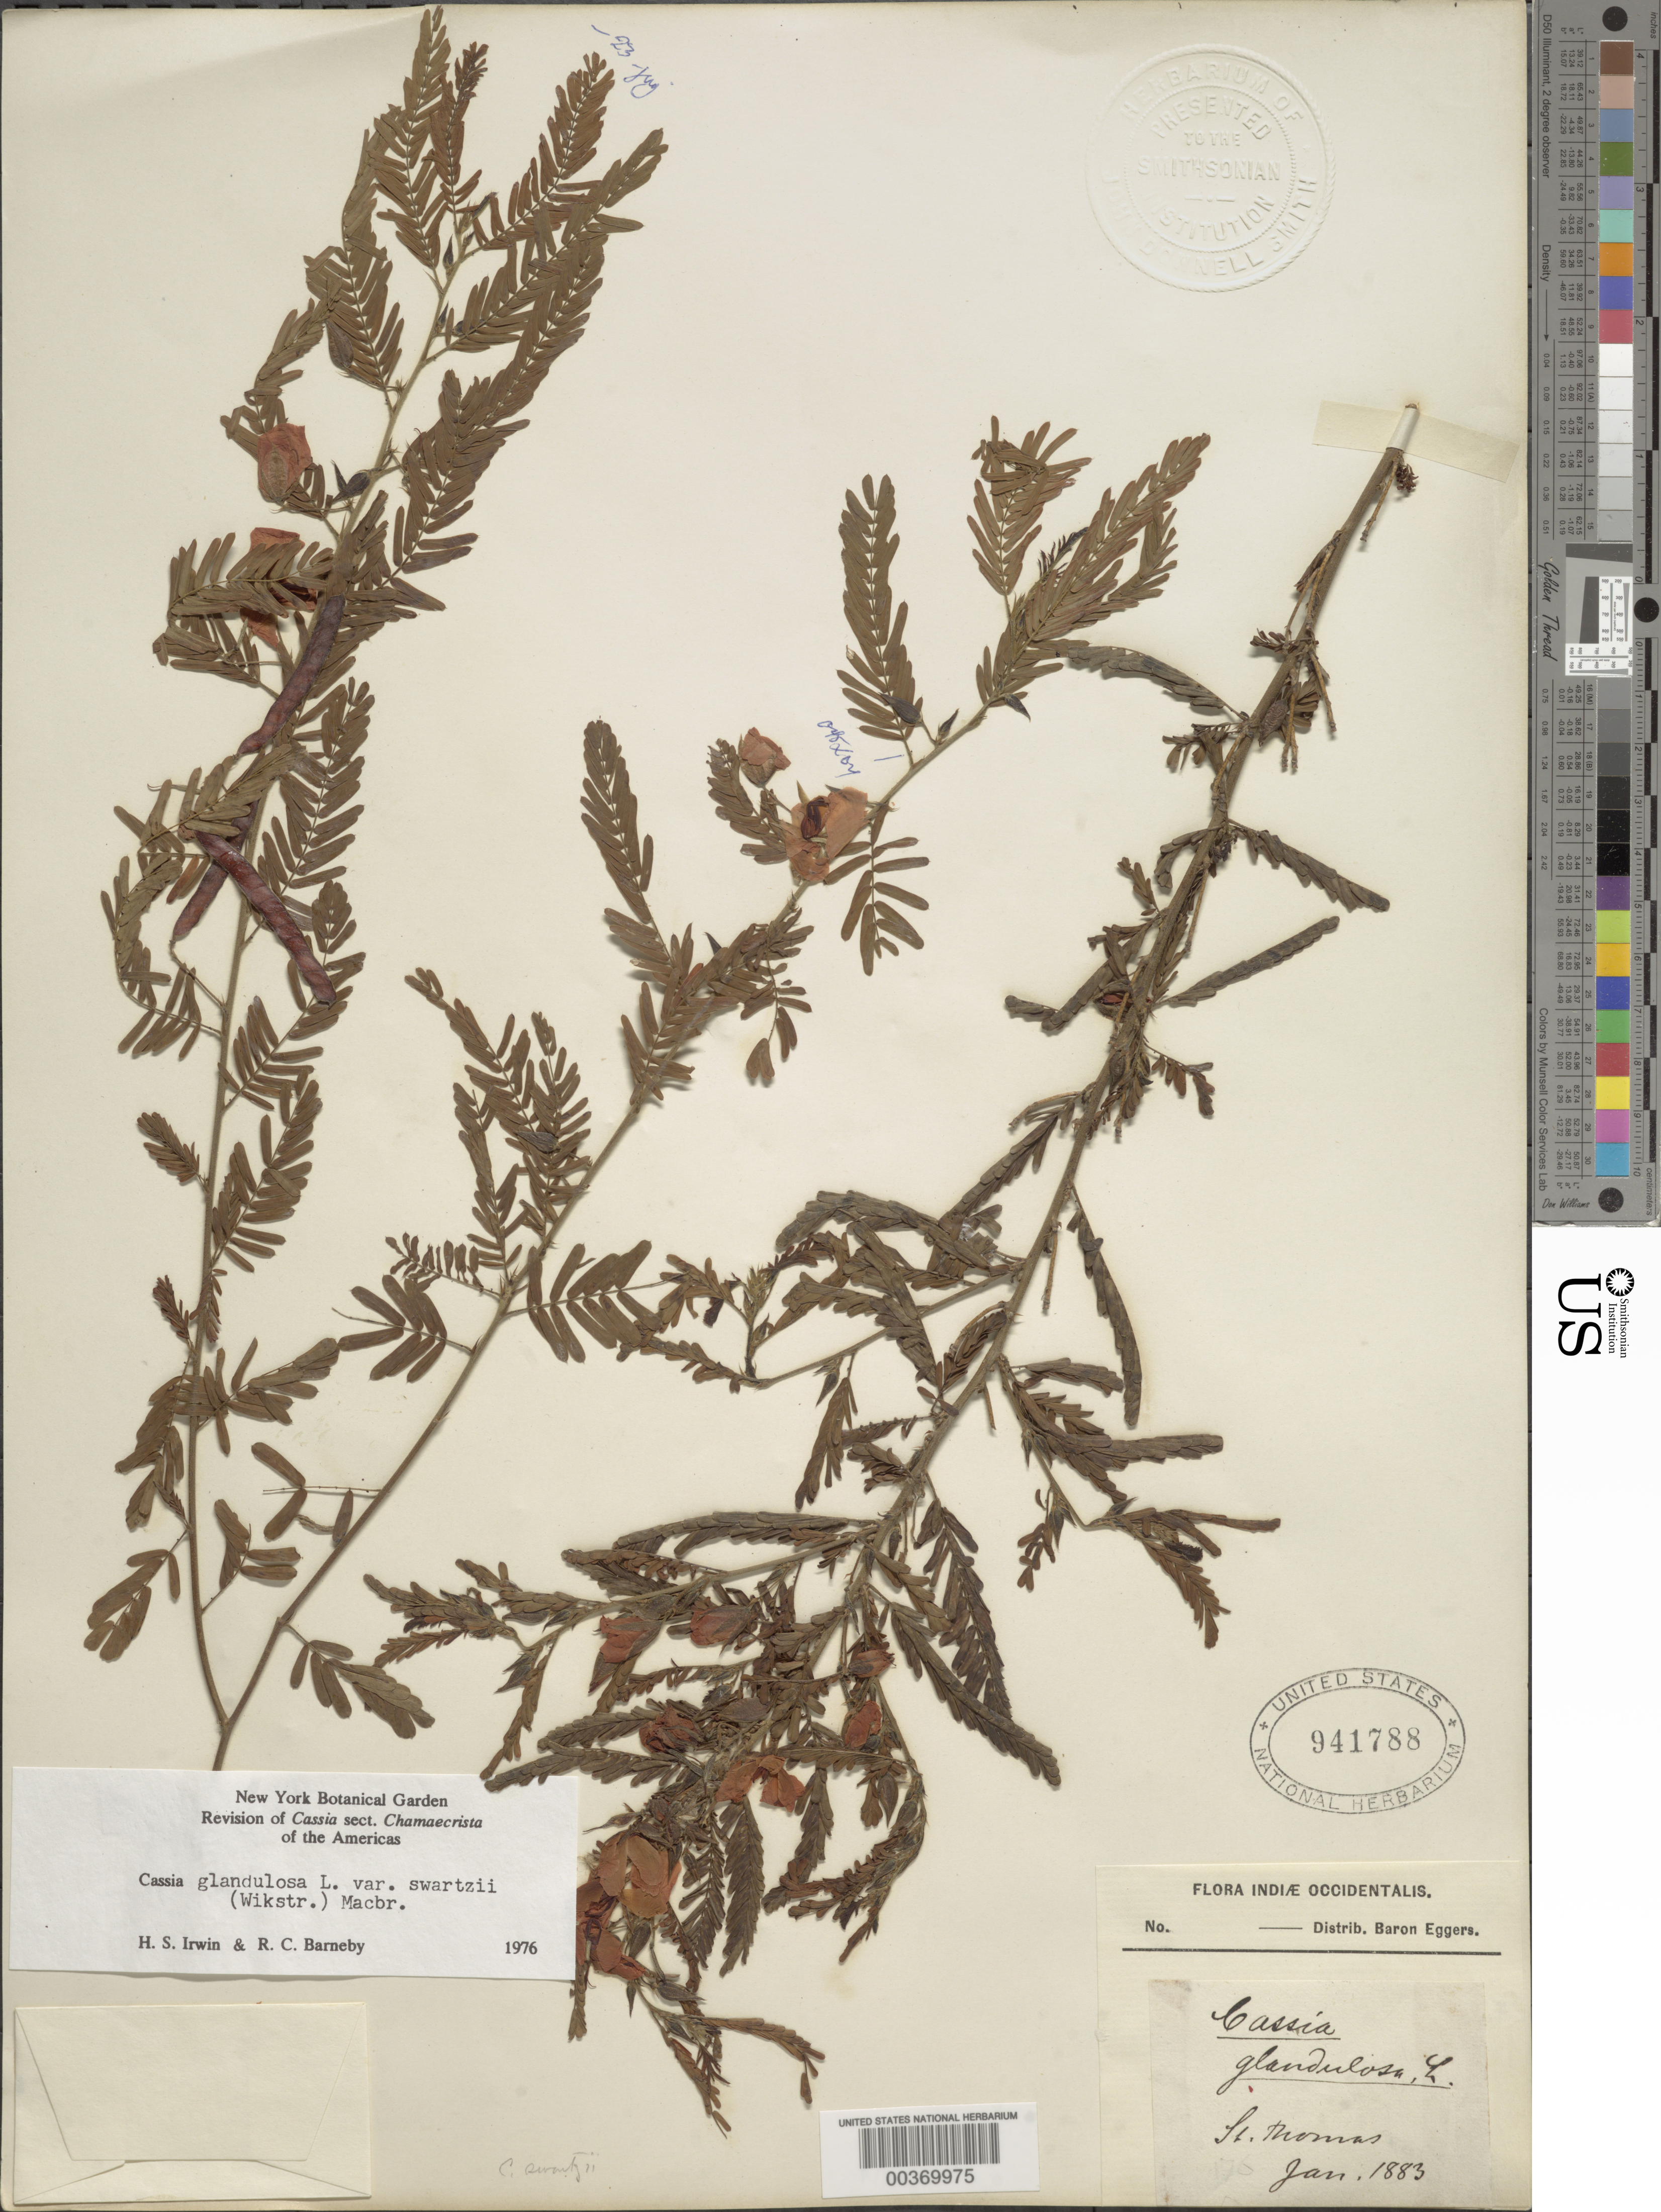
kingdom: Plantae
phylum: Tracheophyta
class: Magnoliopsida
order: Fabales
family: Fabaceae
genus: Chamaecrista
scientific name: Chamaecrista glandulosa var. swartzii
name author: (Wikstr.) H.S. Irwin & Barneby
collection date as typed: Jan 1883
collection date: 1883-01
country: U.S. Virgin Islands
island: St. Thomas Island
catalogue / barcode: US 941788